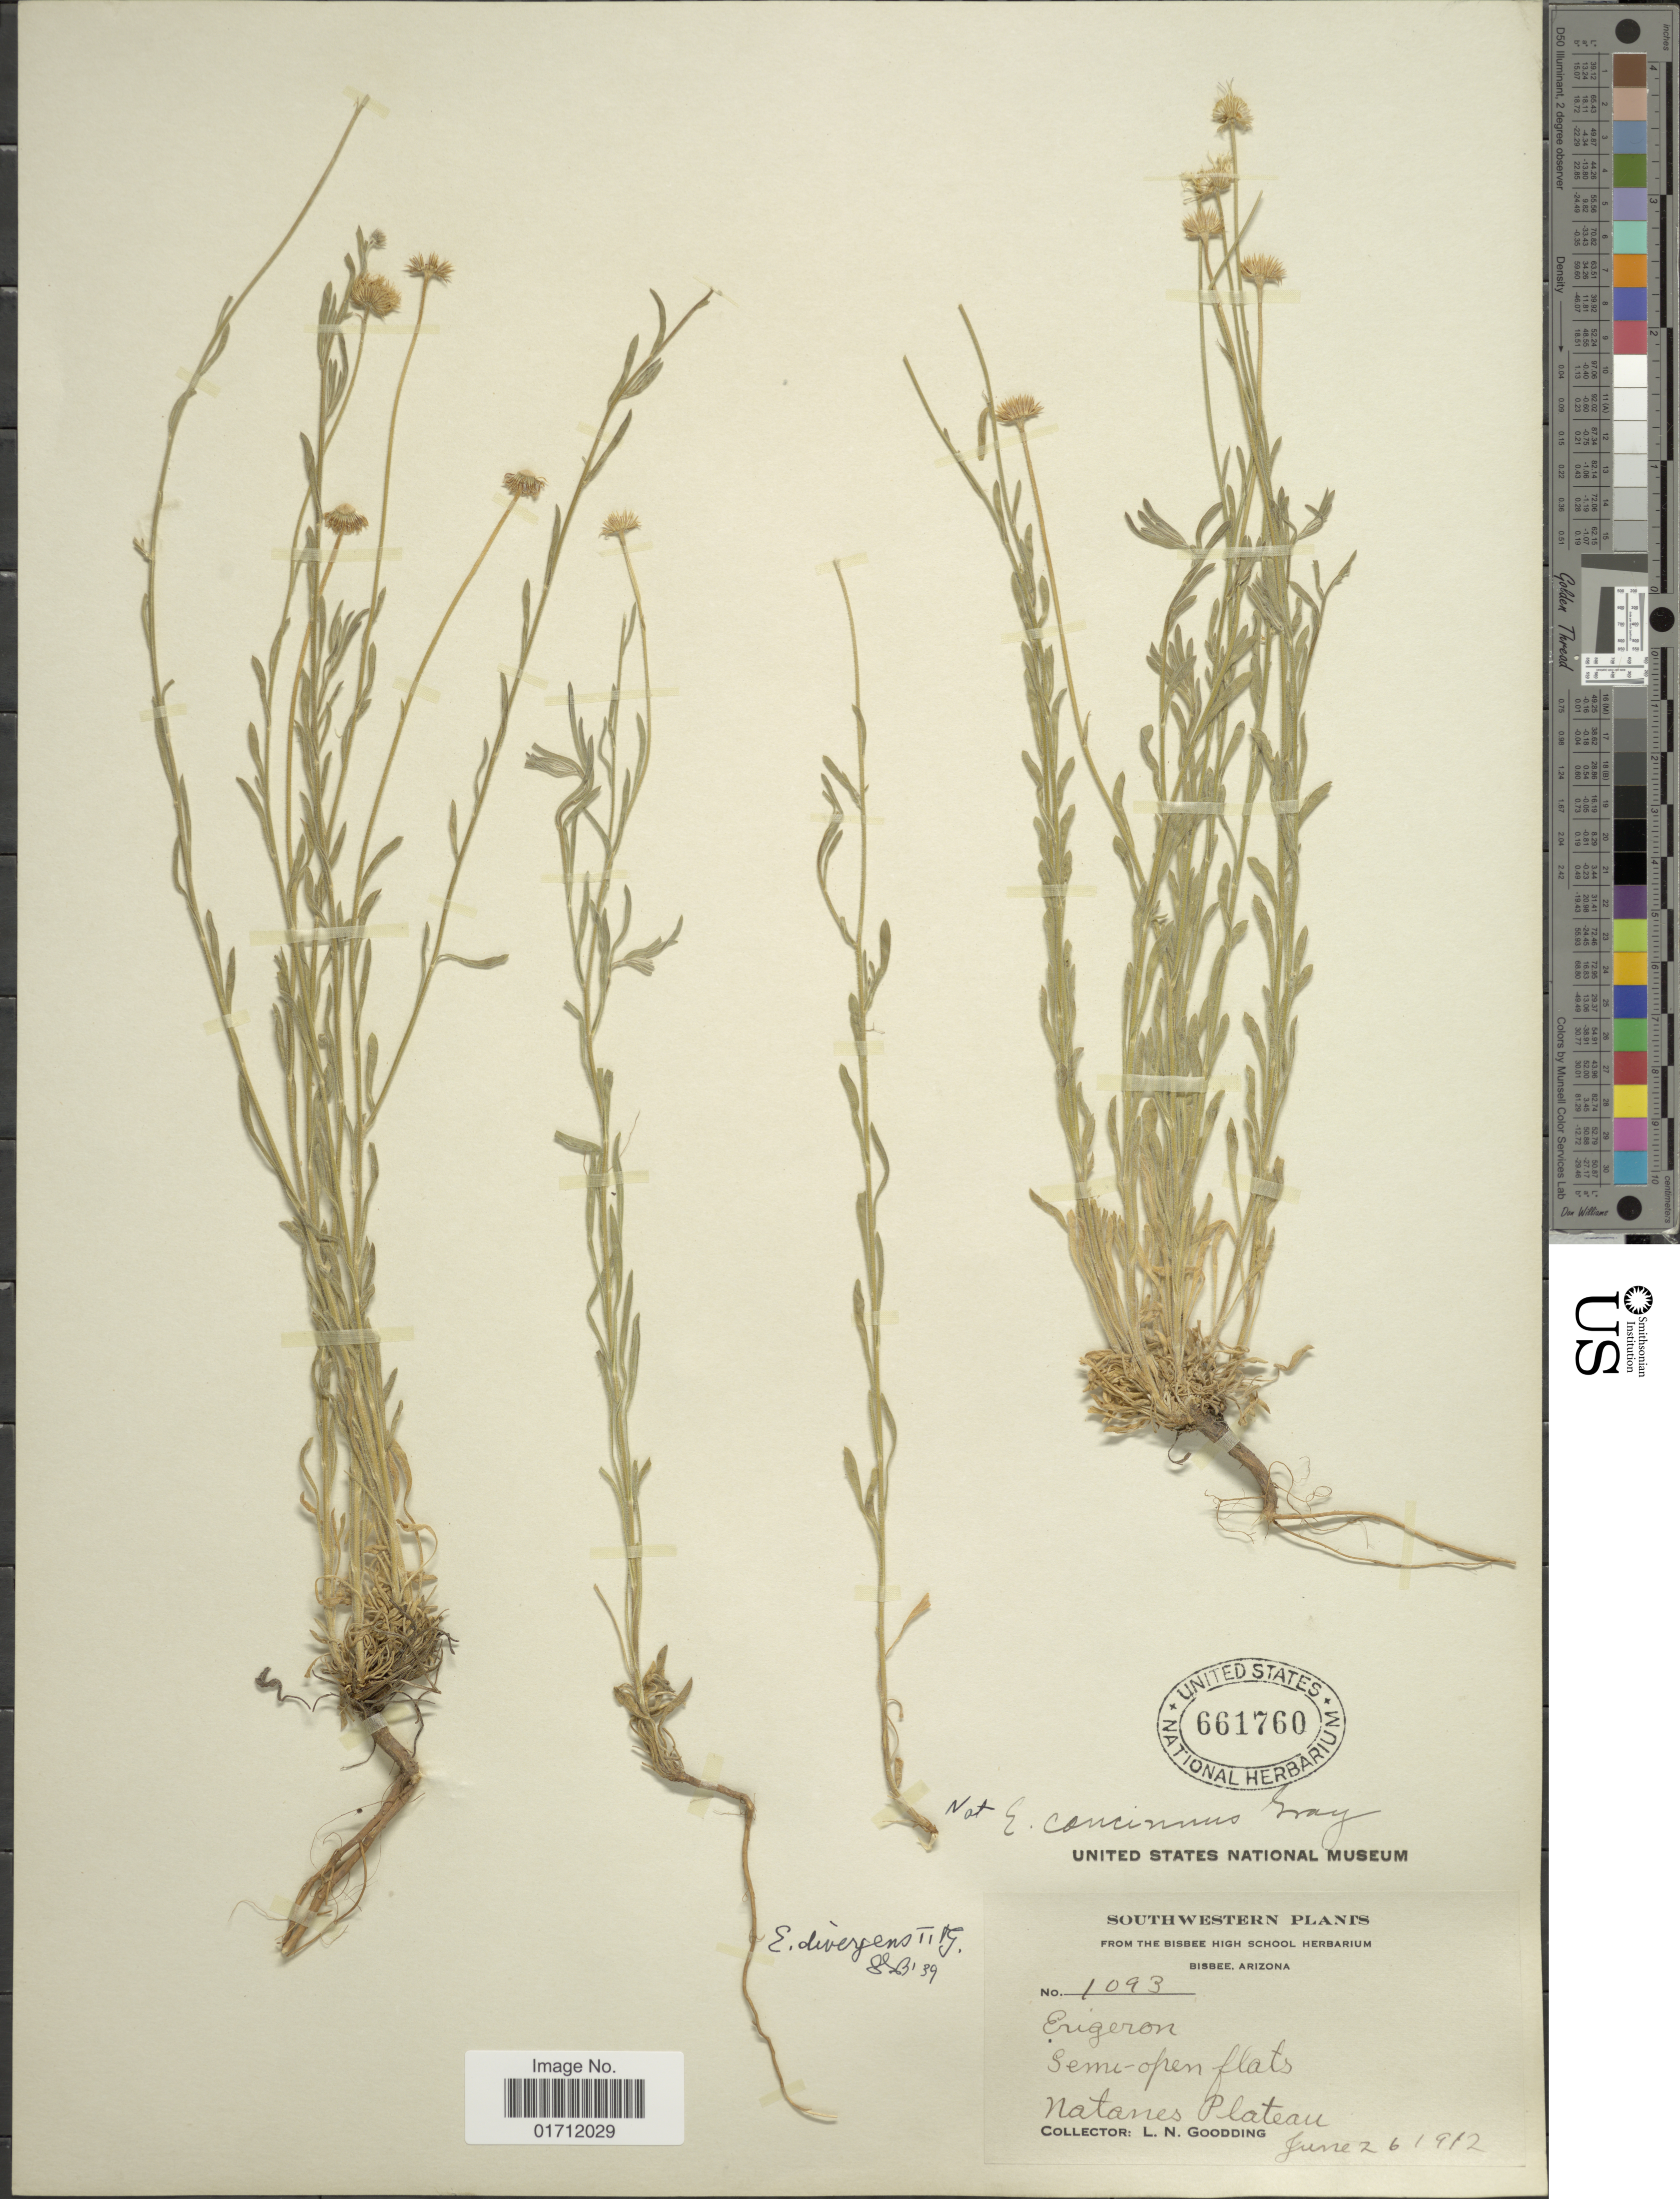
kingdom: Plantae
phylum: Tracheophyta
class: Magnoliopsida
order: Asterales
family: Asteraceae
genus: Erigeron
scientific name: Erigeron divergens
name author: Torr. & A. Gray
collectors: L. N. Goodding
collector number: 1093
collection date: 1912-06-26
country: United States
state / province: Arizona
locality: Southwestern, Bisbee, Natanes Plateau.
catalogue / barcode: US 661760